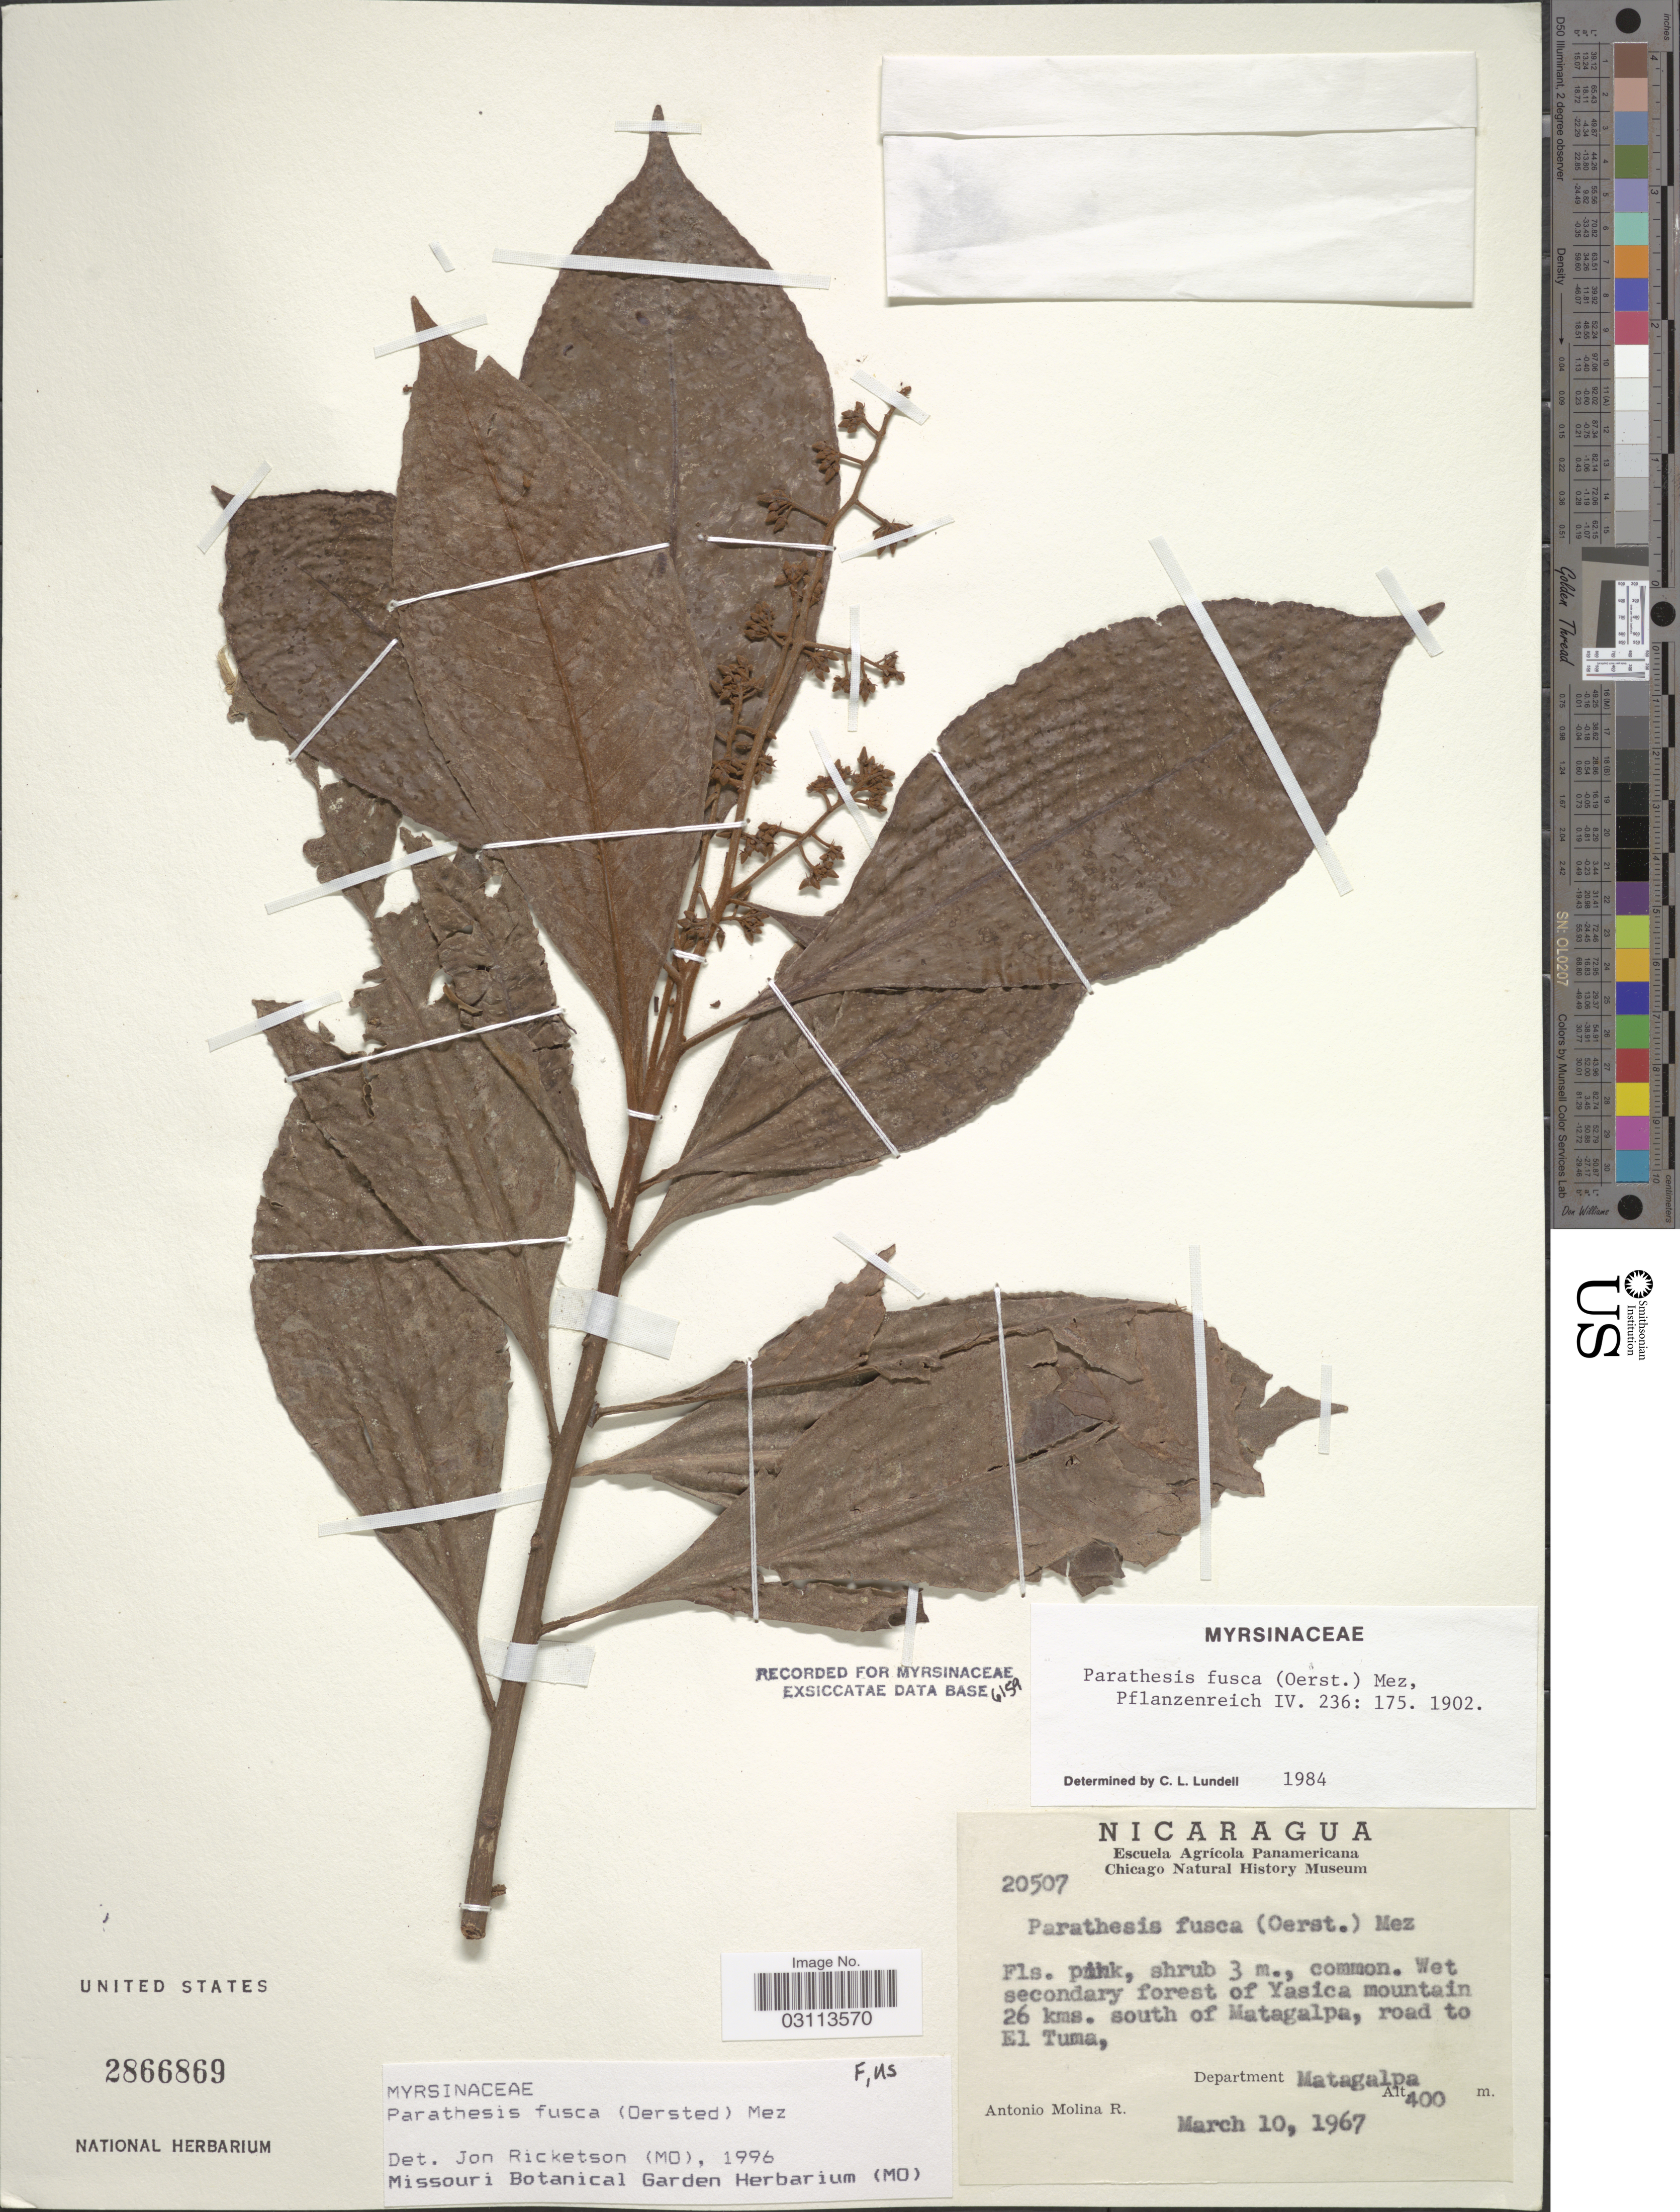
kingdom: Plantae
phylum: Tracheophyta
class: Magnoliopsida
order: Ericales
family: Primulaceae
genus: Parathesis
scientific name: Parathesis fusca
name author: (Oerst.) Mez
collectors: A. Molina R.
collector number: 20507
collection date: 1967-03-10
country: Nicaragua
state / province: Matagalpa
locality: Yasica mountain 26 kms. south of Matagalpa, road to El Tuma, Department Matagalpa.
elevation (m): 400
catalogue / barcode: US 2866869